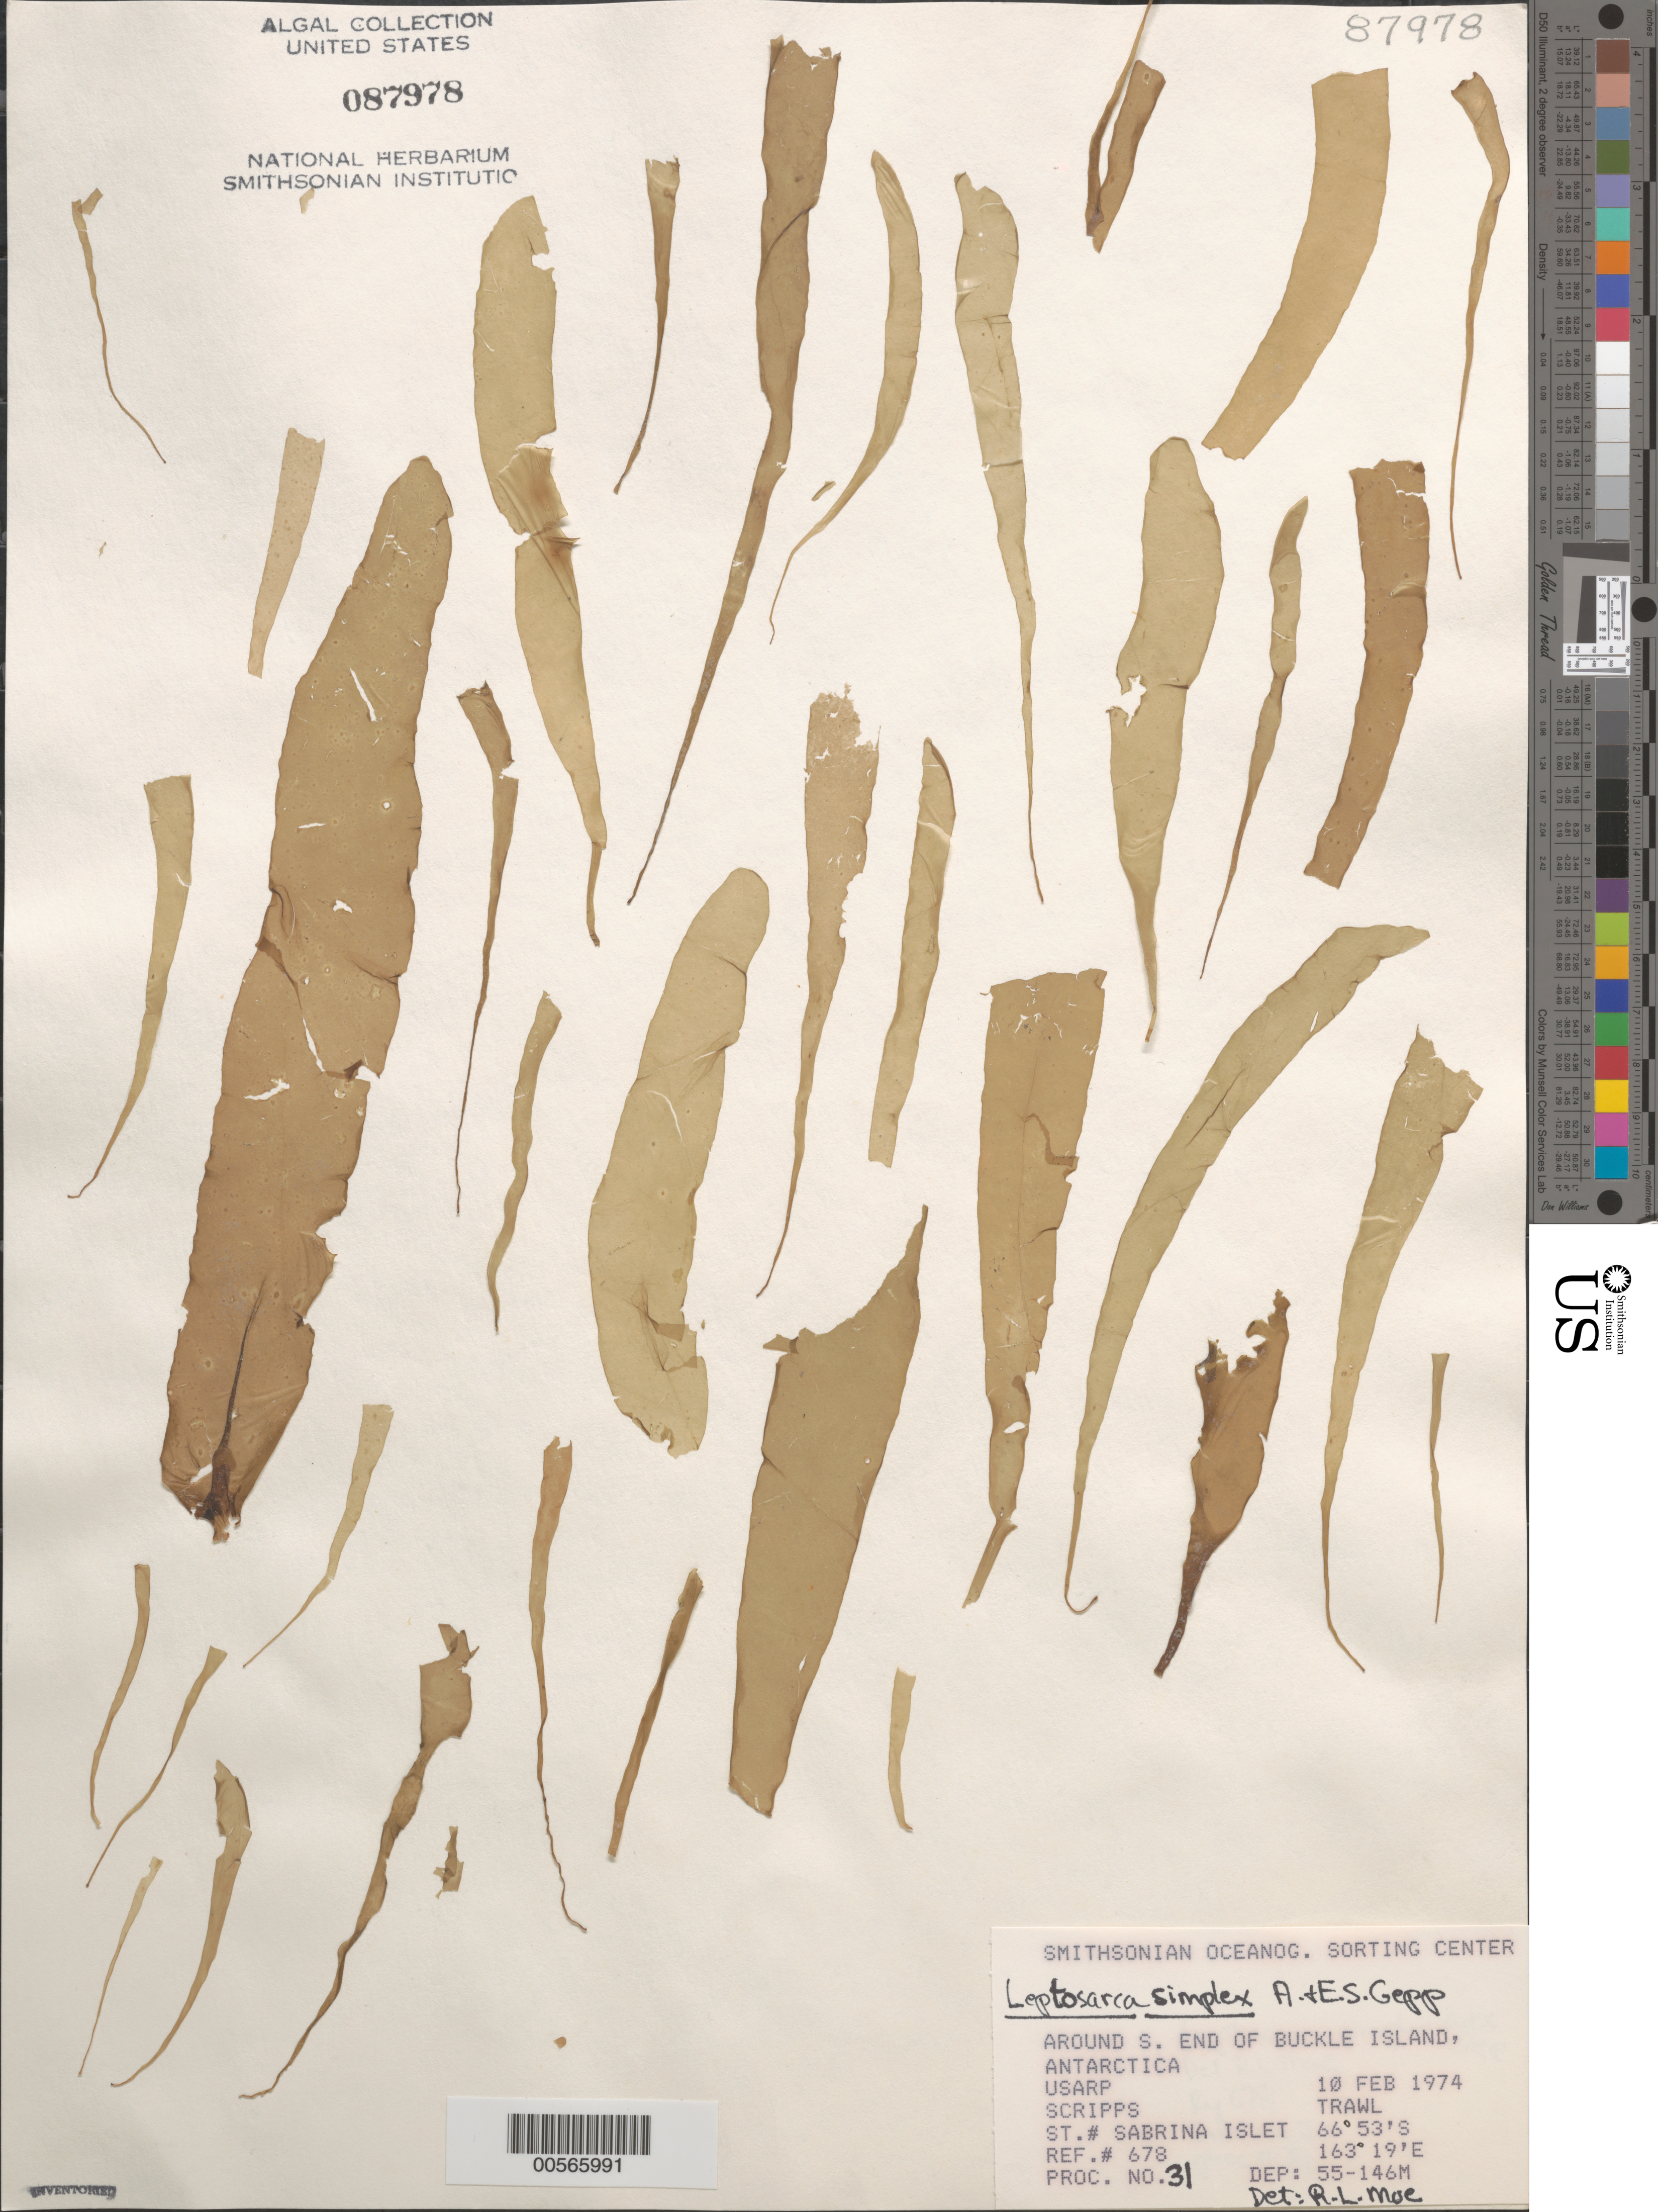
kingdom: Plantae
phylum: Rhodophyta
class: Florideophyceae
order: Palmariales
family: Palmariaceae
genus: Palmaria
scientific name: Palmaria decipiens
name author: (Reinsch) Ricker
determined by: Algae name updating Project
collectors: Scripps Institution of Oceanography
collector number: Station Sabrina Islet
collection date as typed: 10 Feb 1974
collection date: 1974-02-10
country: Antarctica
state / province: Ross Dependency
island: Buckle Island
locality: Sabrina Islet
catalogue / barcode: US 87978